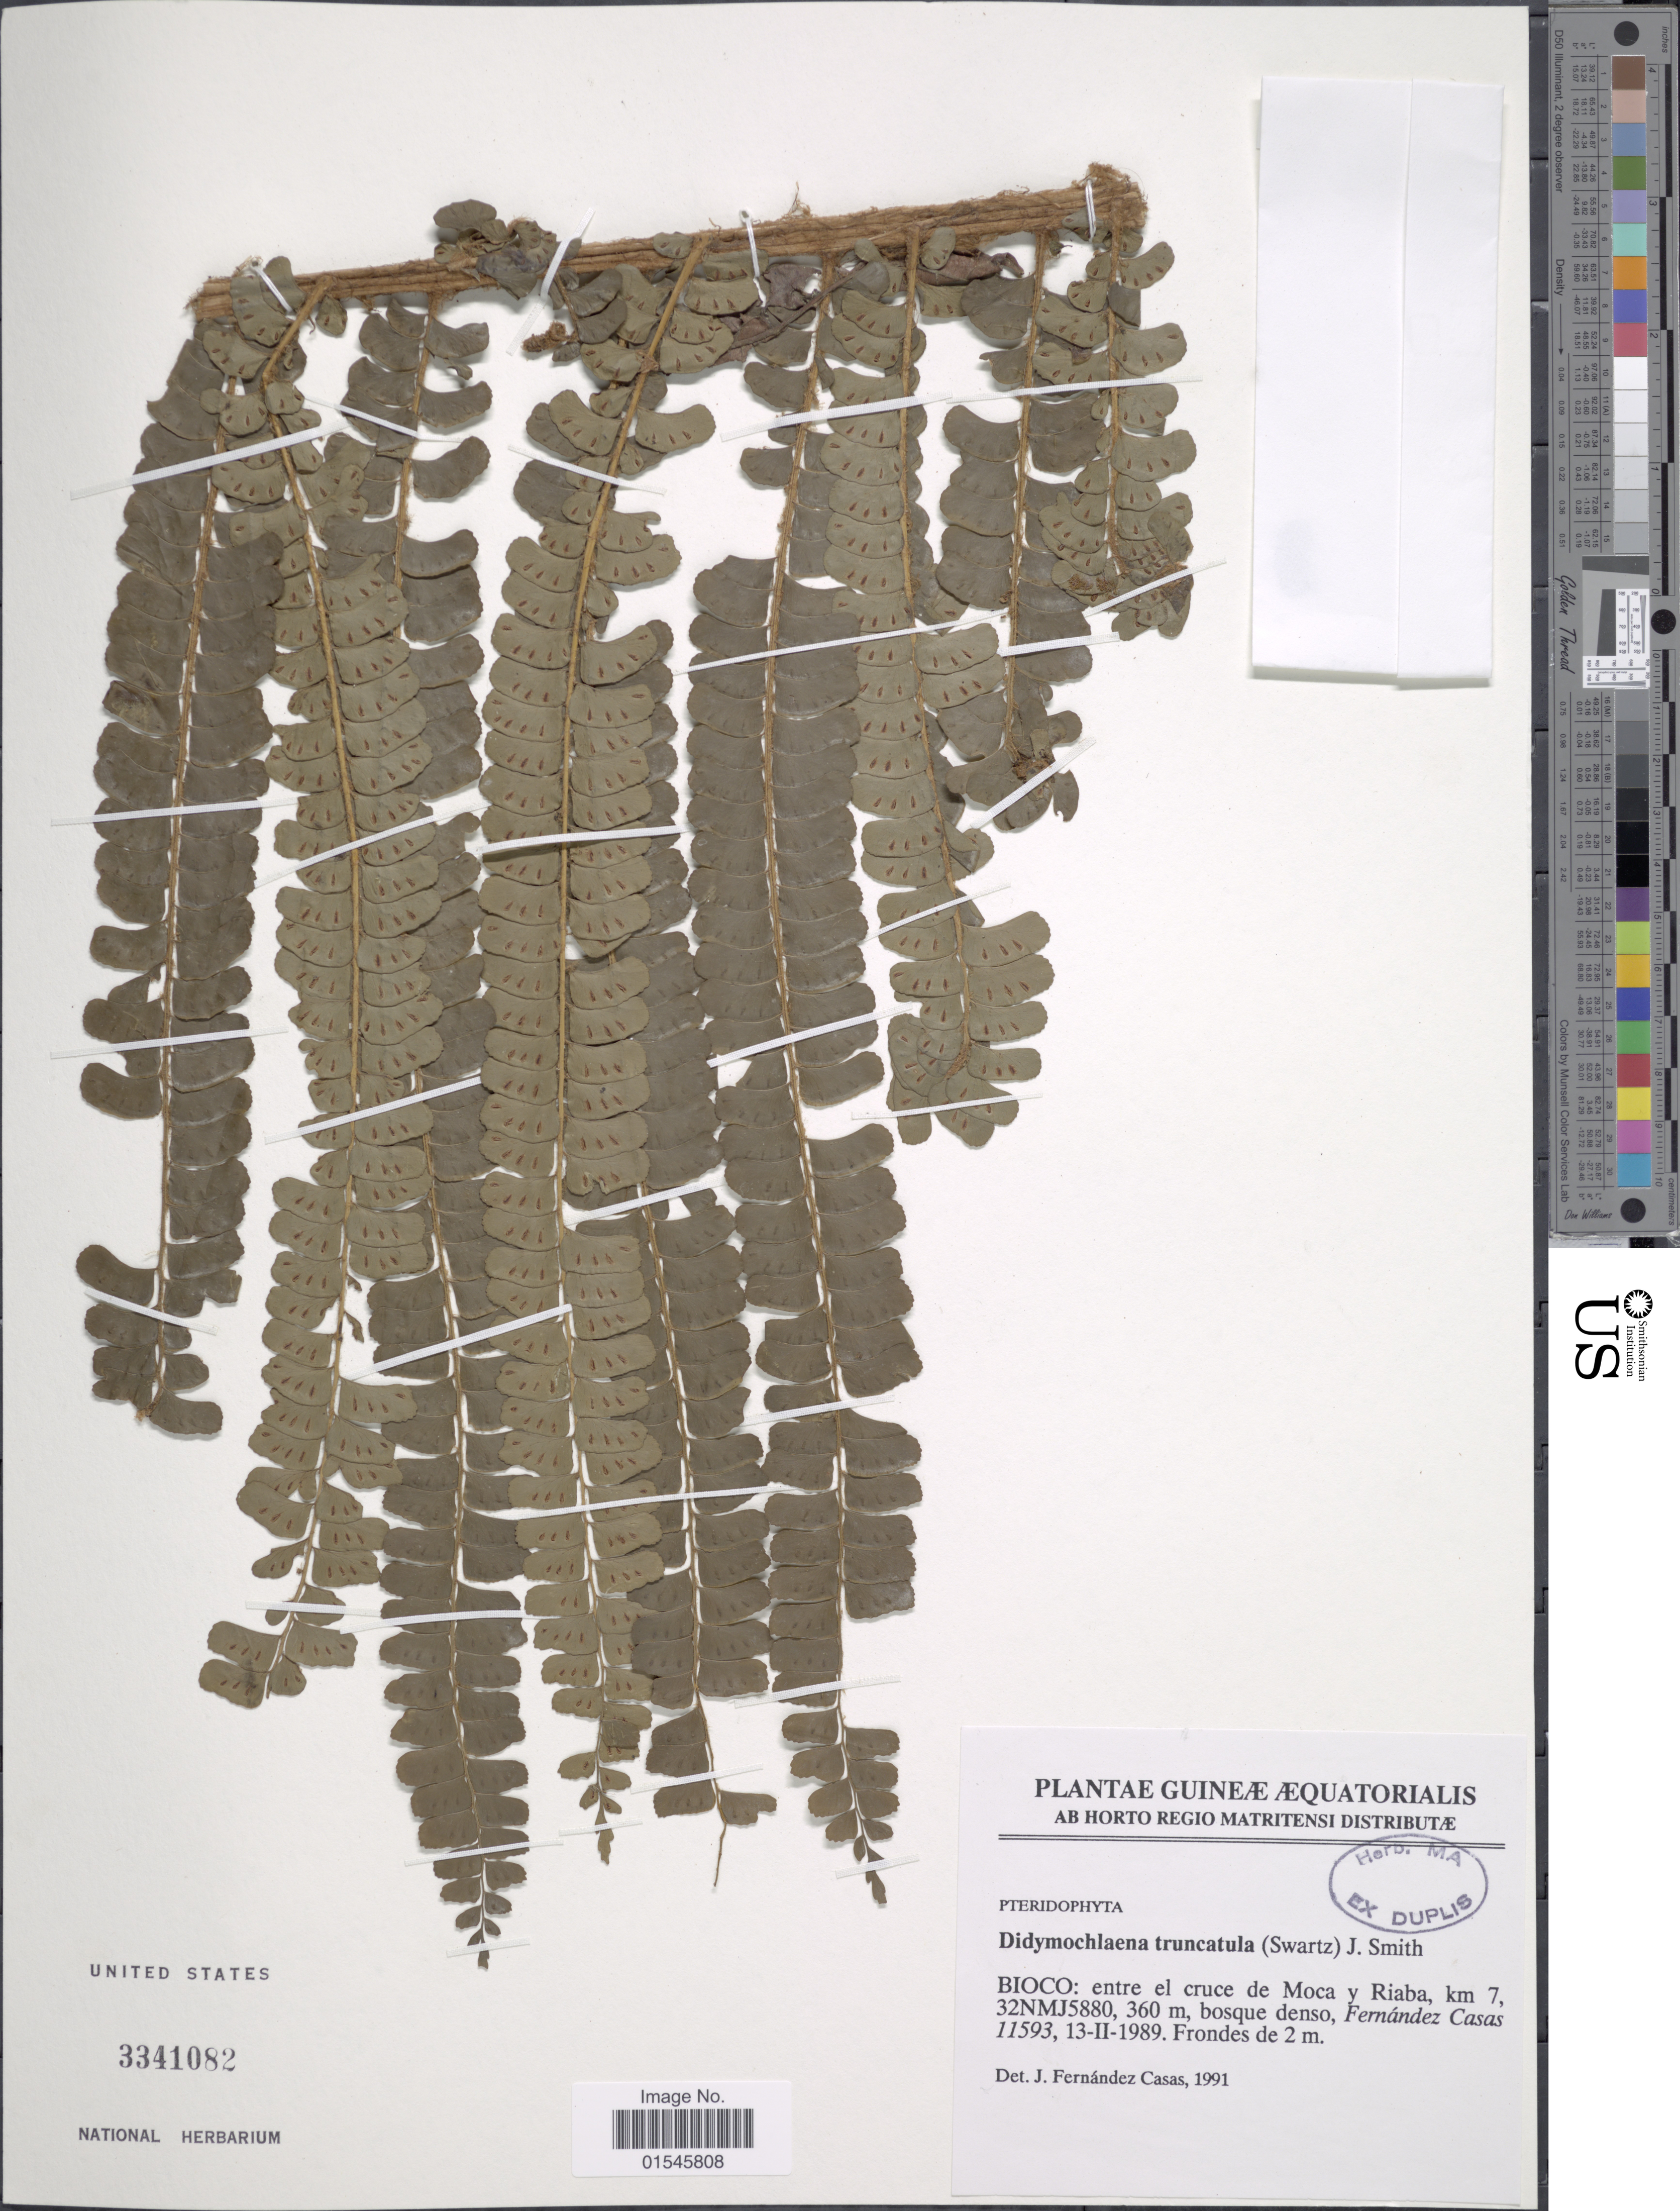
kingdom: Plantae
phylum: Tracheophyta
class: Polypodiopsida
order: Polypodiales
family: Didymochlaenaceae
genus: Didymochlaena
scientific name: Didymochlaena truncatula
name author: (Sw.) J. Sm.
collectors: F. Casas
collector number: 11593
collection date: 1989-02-13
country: Equatorial Guinea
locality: Bioco: entre el cruce de Moca y Riaba, km 7, 32NMJ5880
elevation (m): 360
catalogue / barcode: US 3341082